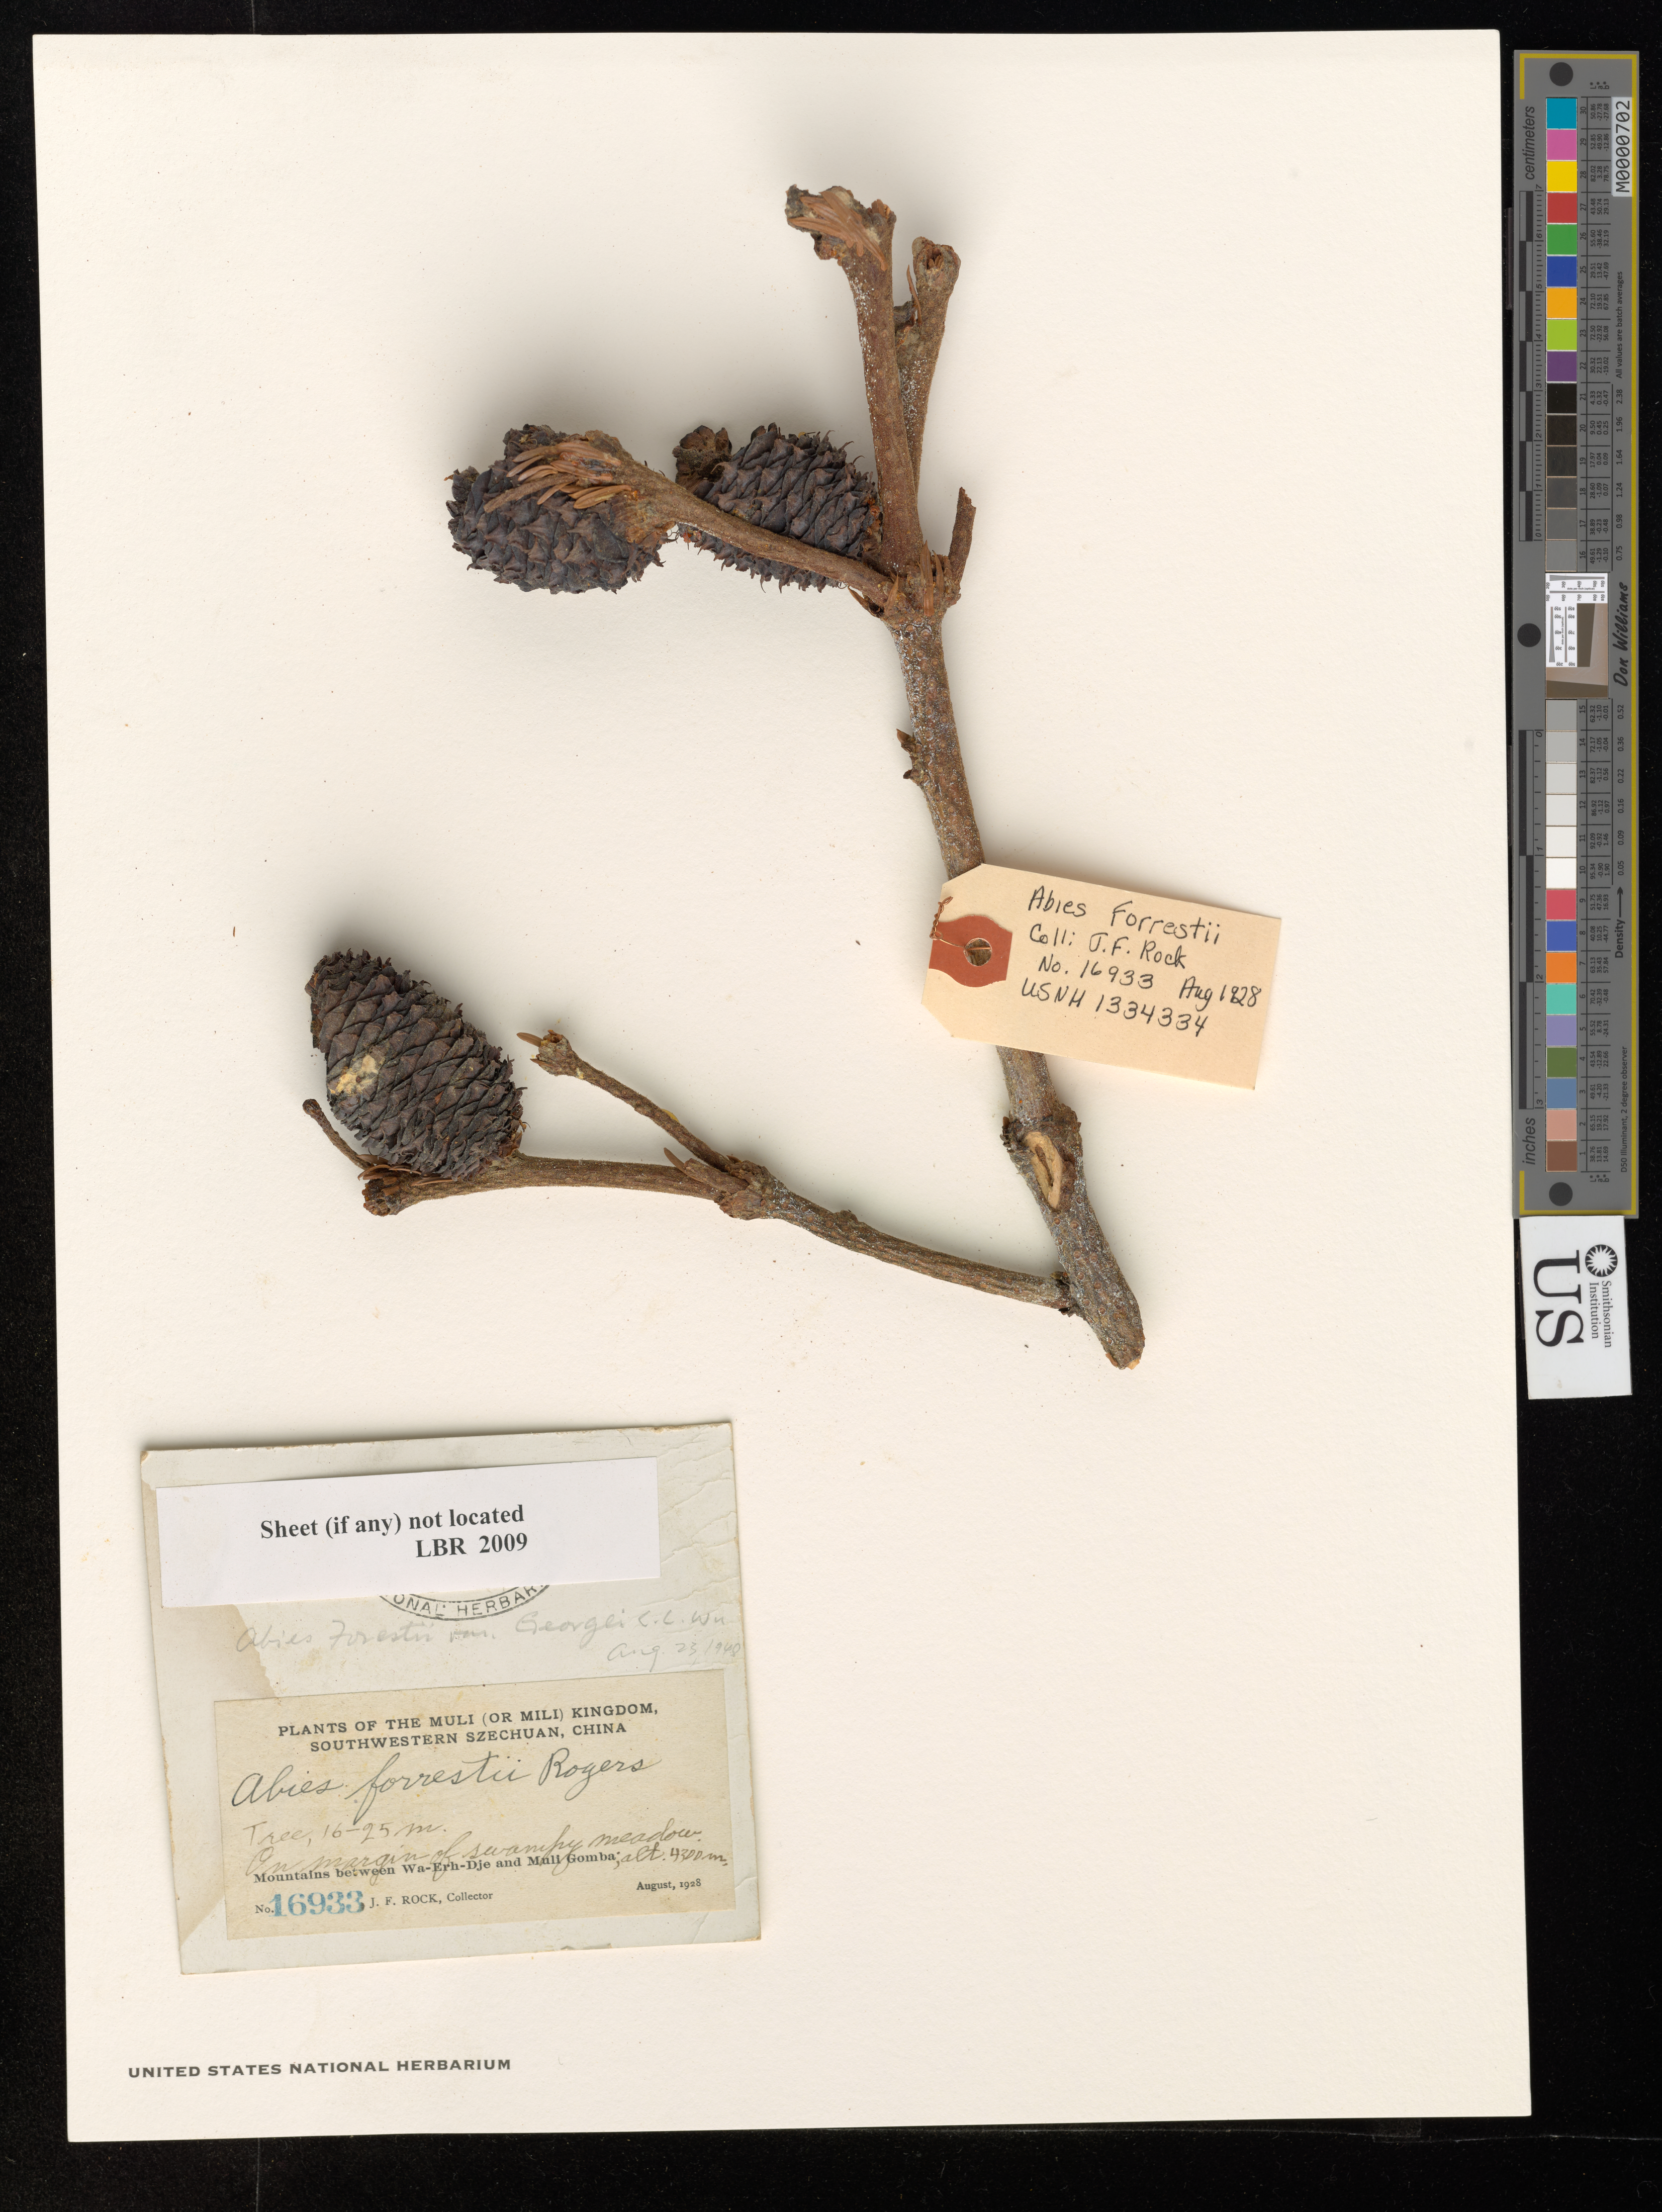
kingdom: Plantae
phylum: Tracheophyta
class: Pinopsida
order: Pinales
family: Pinaceae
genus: Abies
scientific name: Abies forrestii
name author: Coltm.-Rog.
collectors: J. Rock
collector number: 16933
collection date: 1928-08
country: China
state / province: Sichuan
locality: The Muli (or Mili) Kingdom, Southwestern Szechuan, China, Mountains between Wa-Erh-Dje and Muli Gomba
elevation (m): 4300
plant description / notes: USNH 1334334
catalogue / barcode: US 1334334